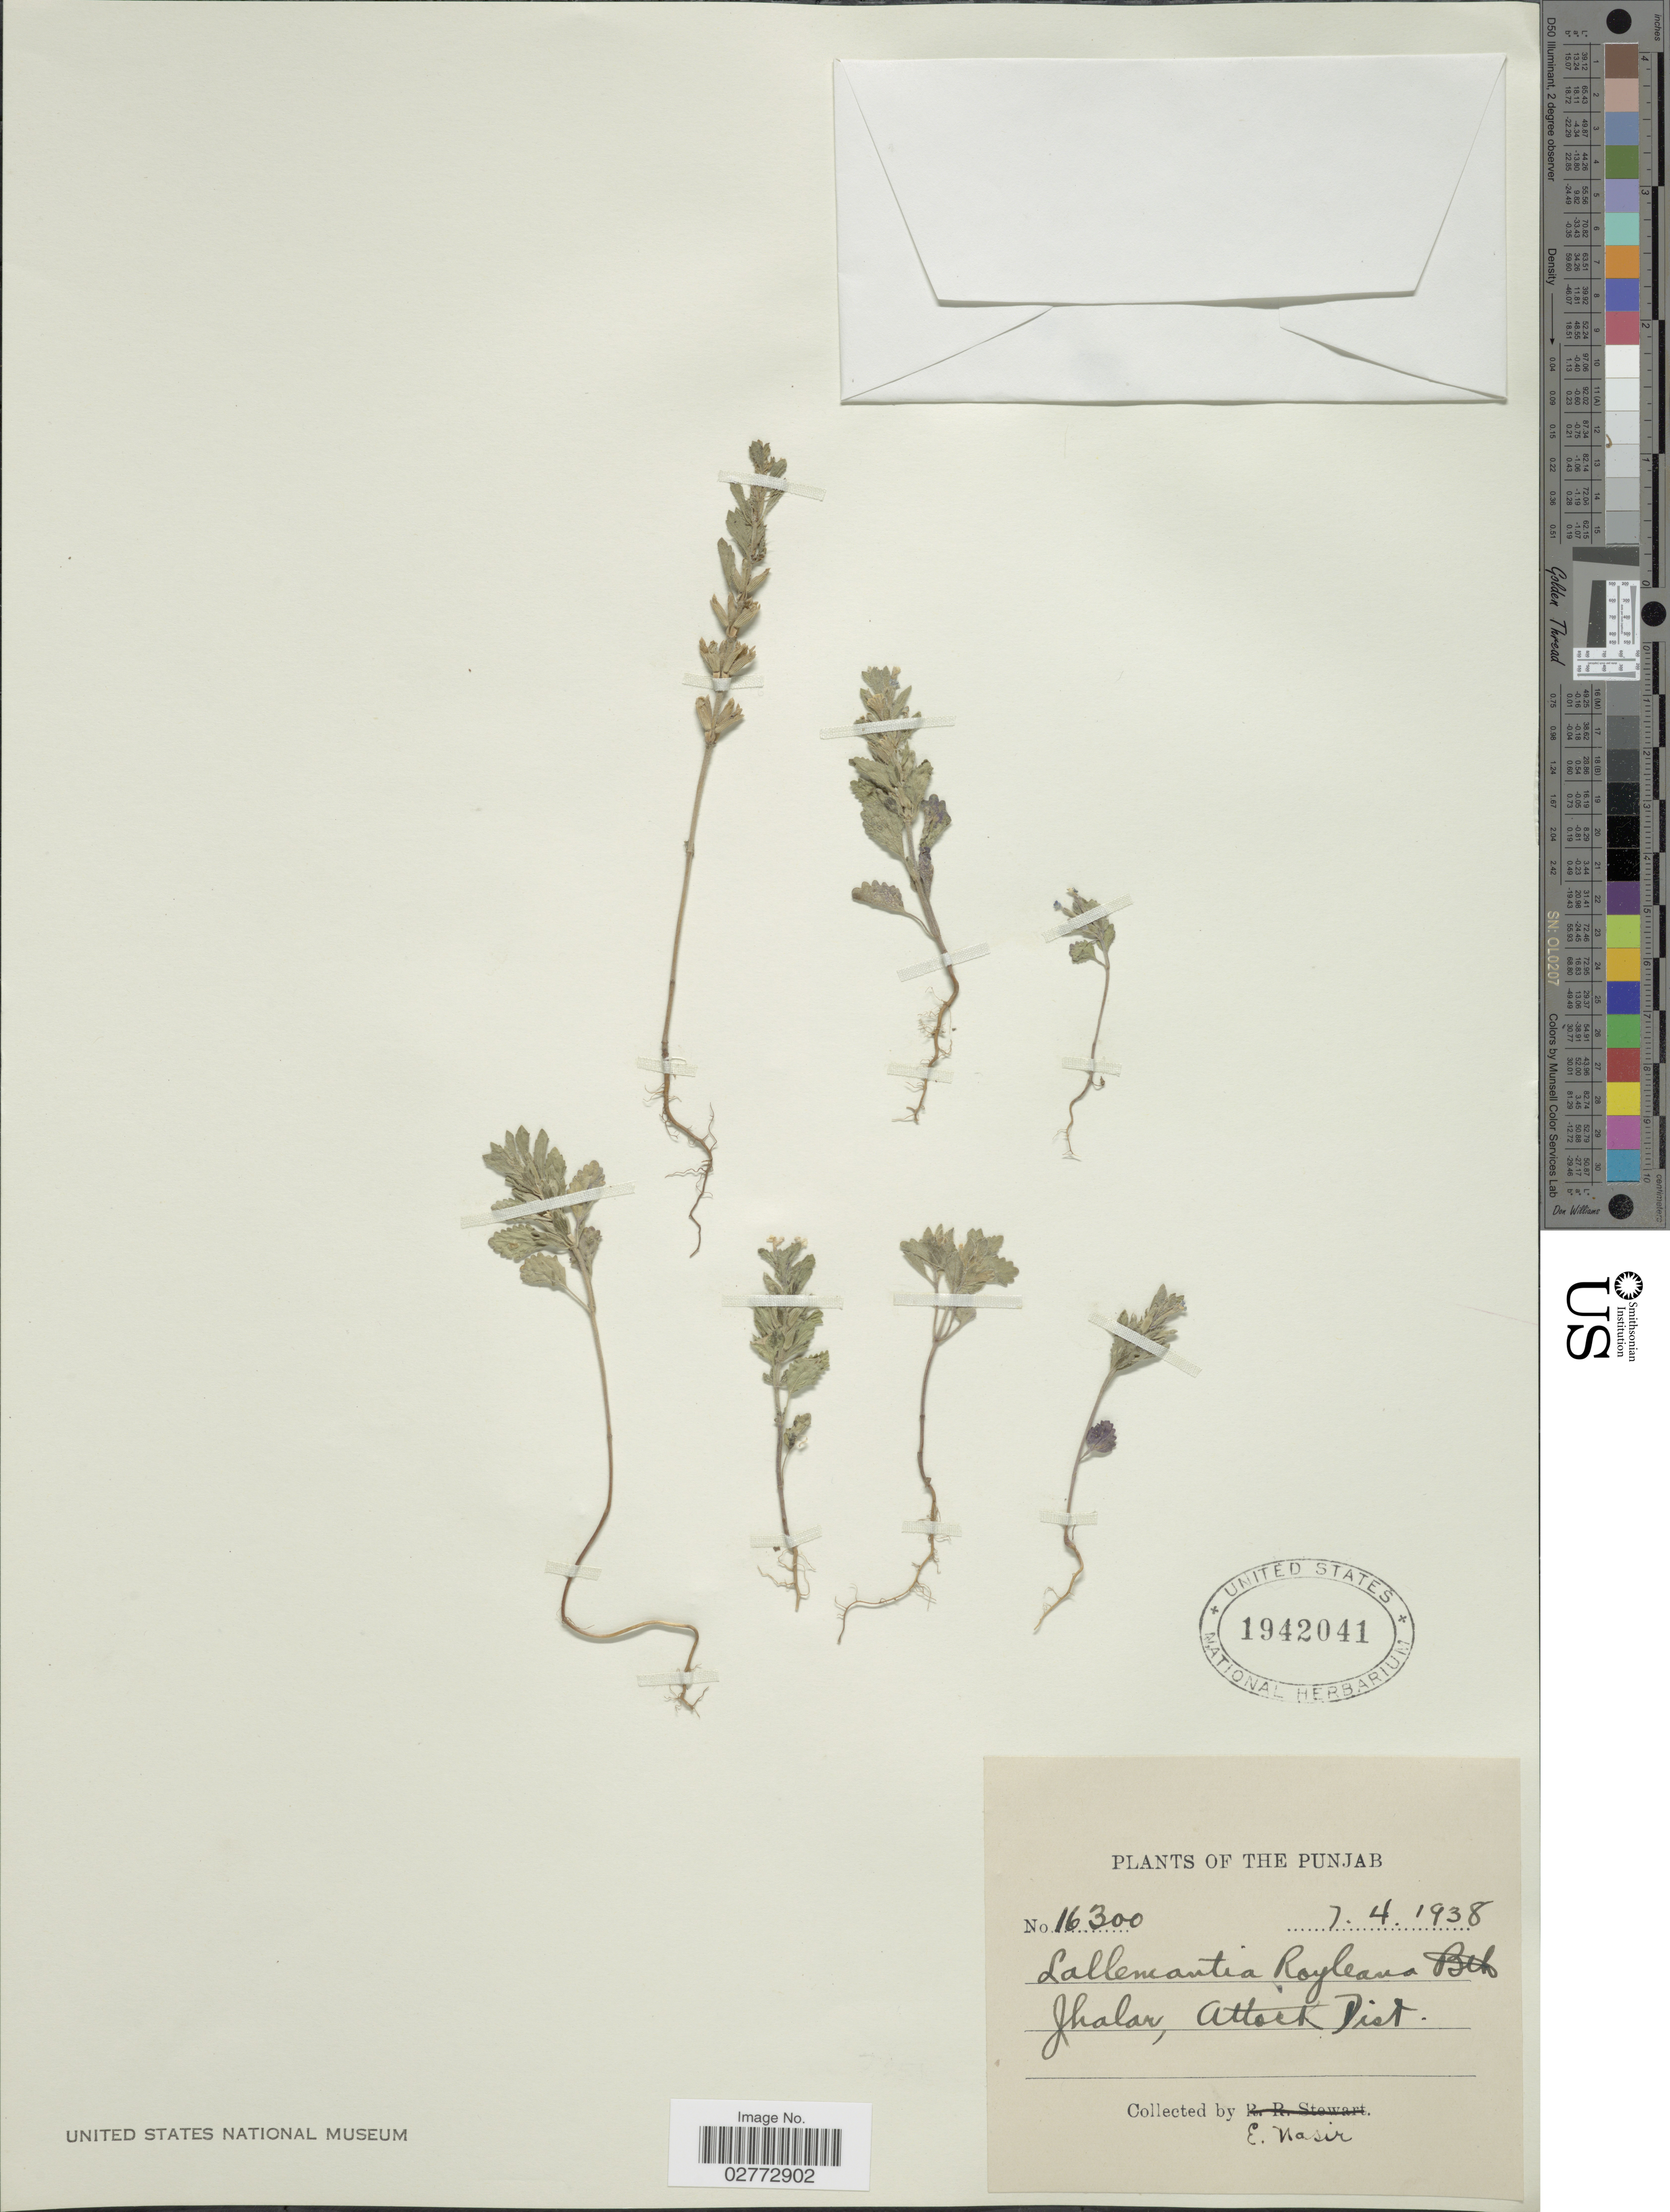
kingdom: Plantae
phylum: Tracheophyta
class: Magnoliopsida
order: Lamiales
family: Lamiaceae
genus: Lallemantia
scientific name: Lallemantia royleana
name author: (Benth.) Benth.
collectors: E. Nasir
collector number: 16300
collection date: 1938-04-07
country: Pakistan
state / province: Punjab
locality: Punjab. Jhalar, Attock Dist.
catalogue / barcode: US 1942041